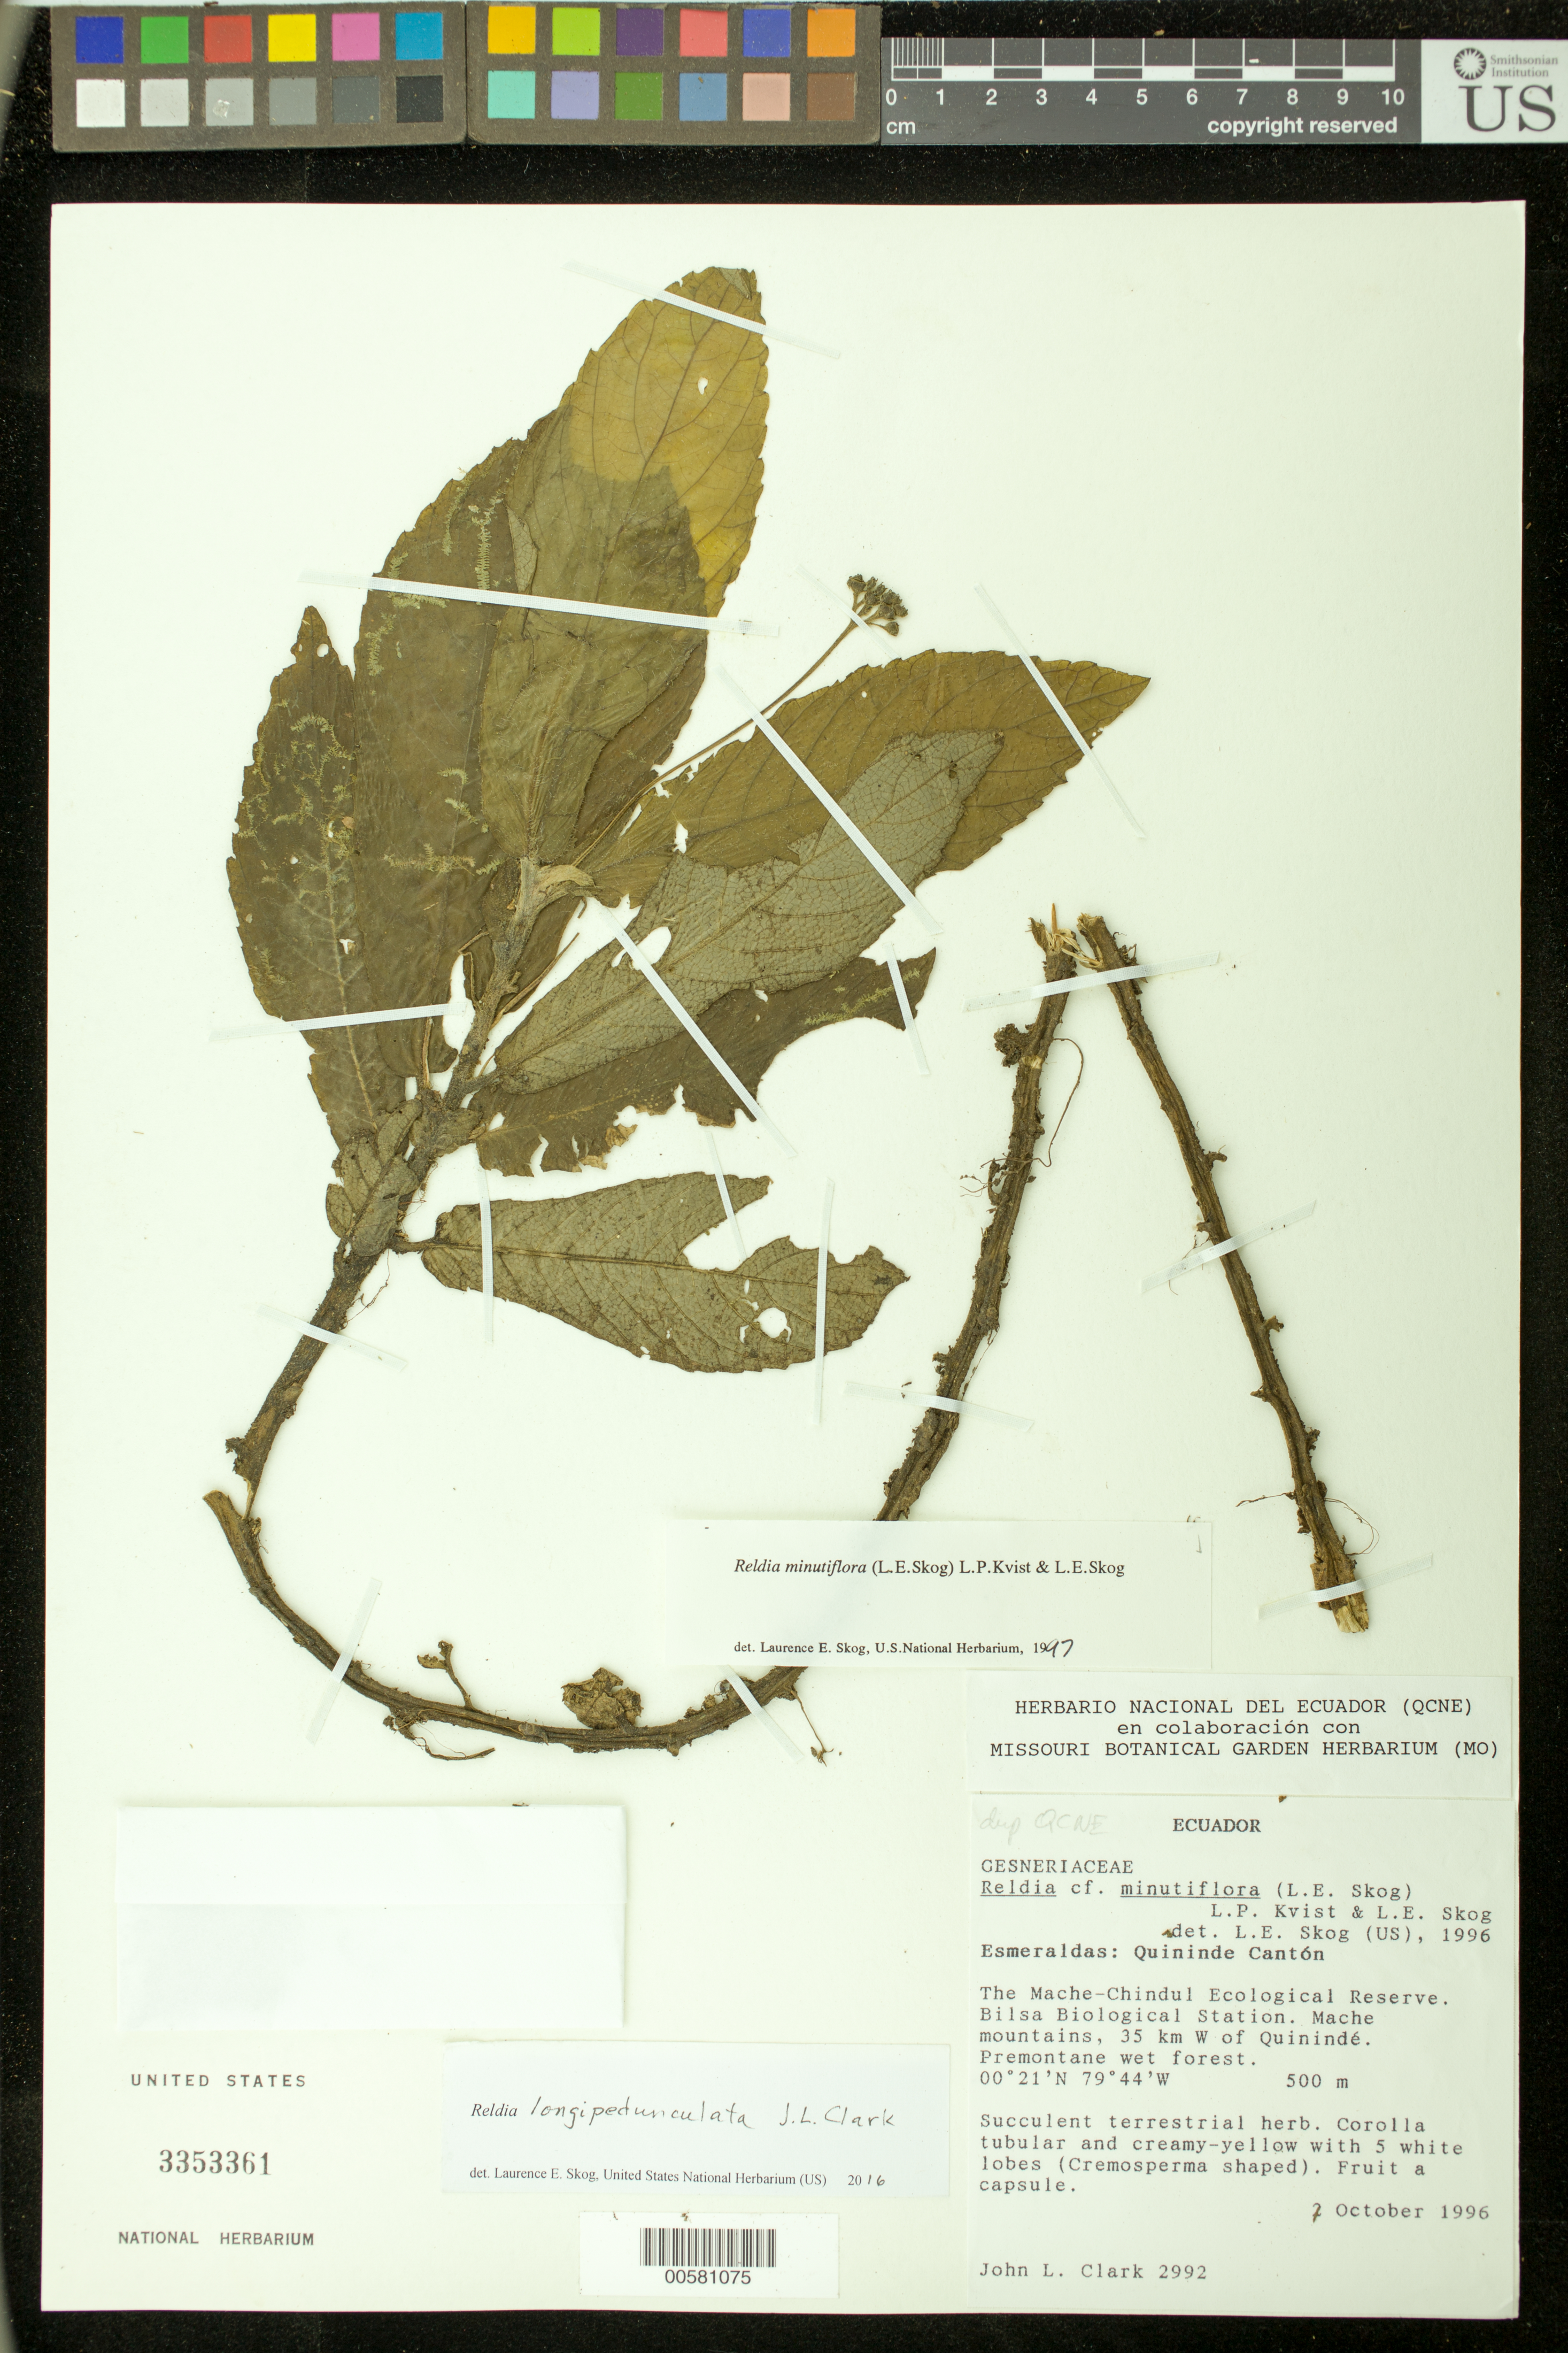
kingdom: Plantae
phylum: Tracheophyta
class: Magnoliopsida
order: Lamiales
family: Gesneriaceae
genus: Reldia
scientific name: Reldia longipedunculata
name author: J.L. Clark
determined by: Skog, Laurence E.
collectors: J. L. Clark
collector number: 2992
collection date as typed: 02 Oct 1996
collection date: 1996-10-02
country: Ecuador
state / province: Esmeraldas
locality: Quininde Cantón. Mache-Chindul Ecological Reserve, Bilsa Biological Station, 35 km W of Quinindé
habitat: Premontane wet forest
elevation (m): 500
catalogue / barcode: US 3353361